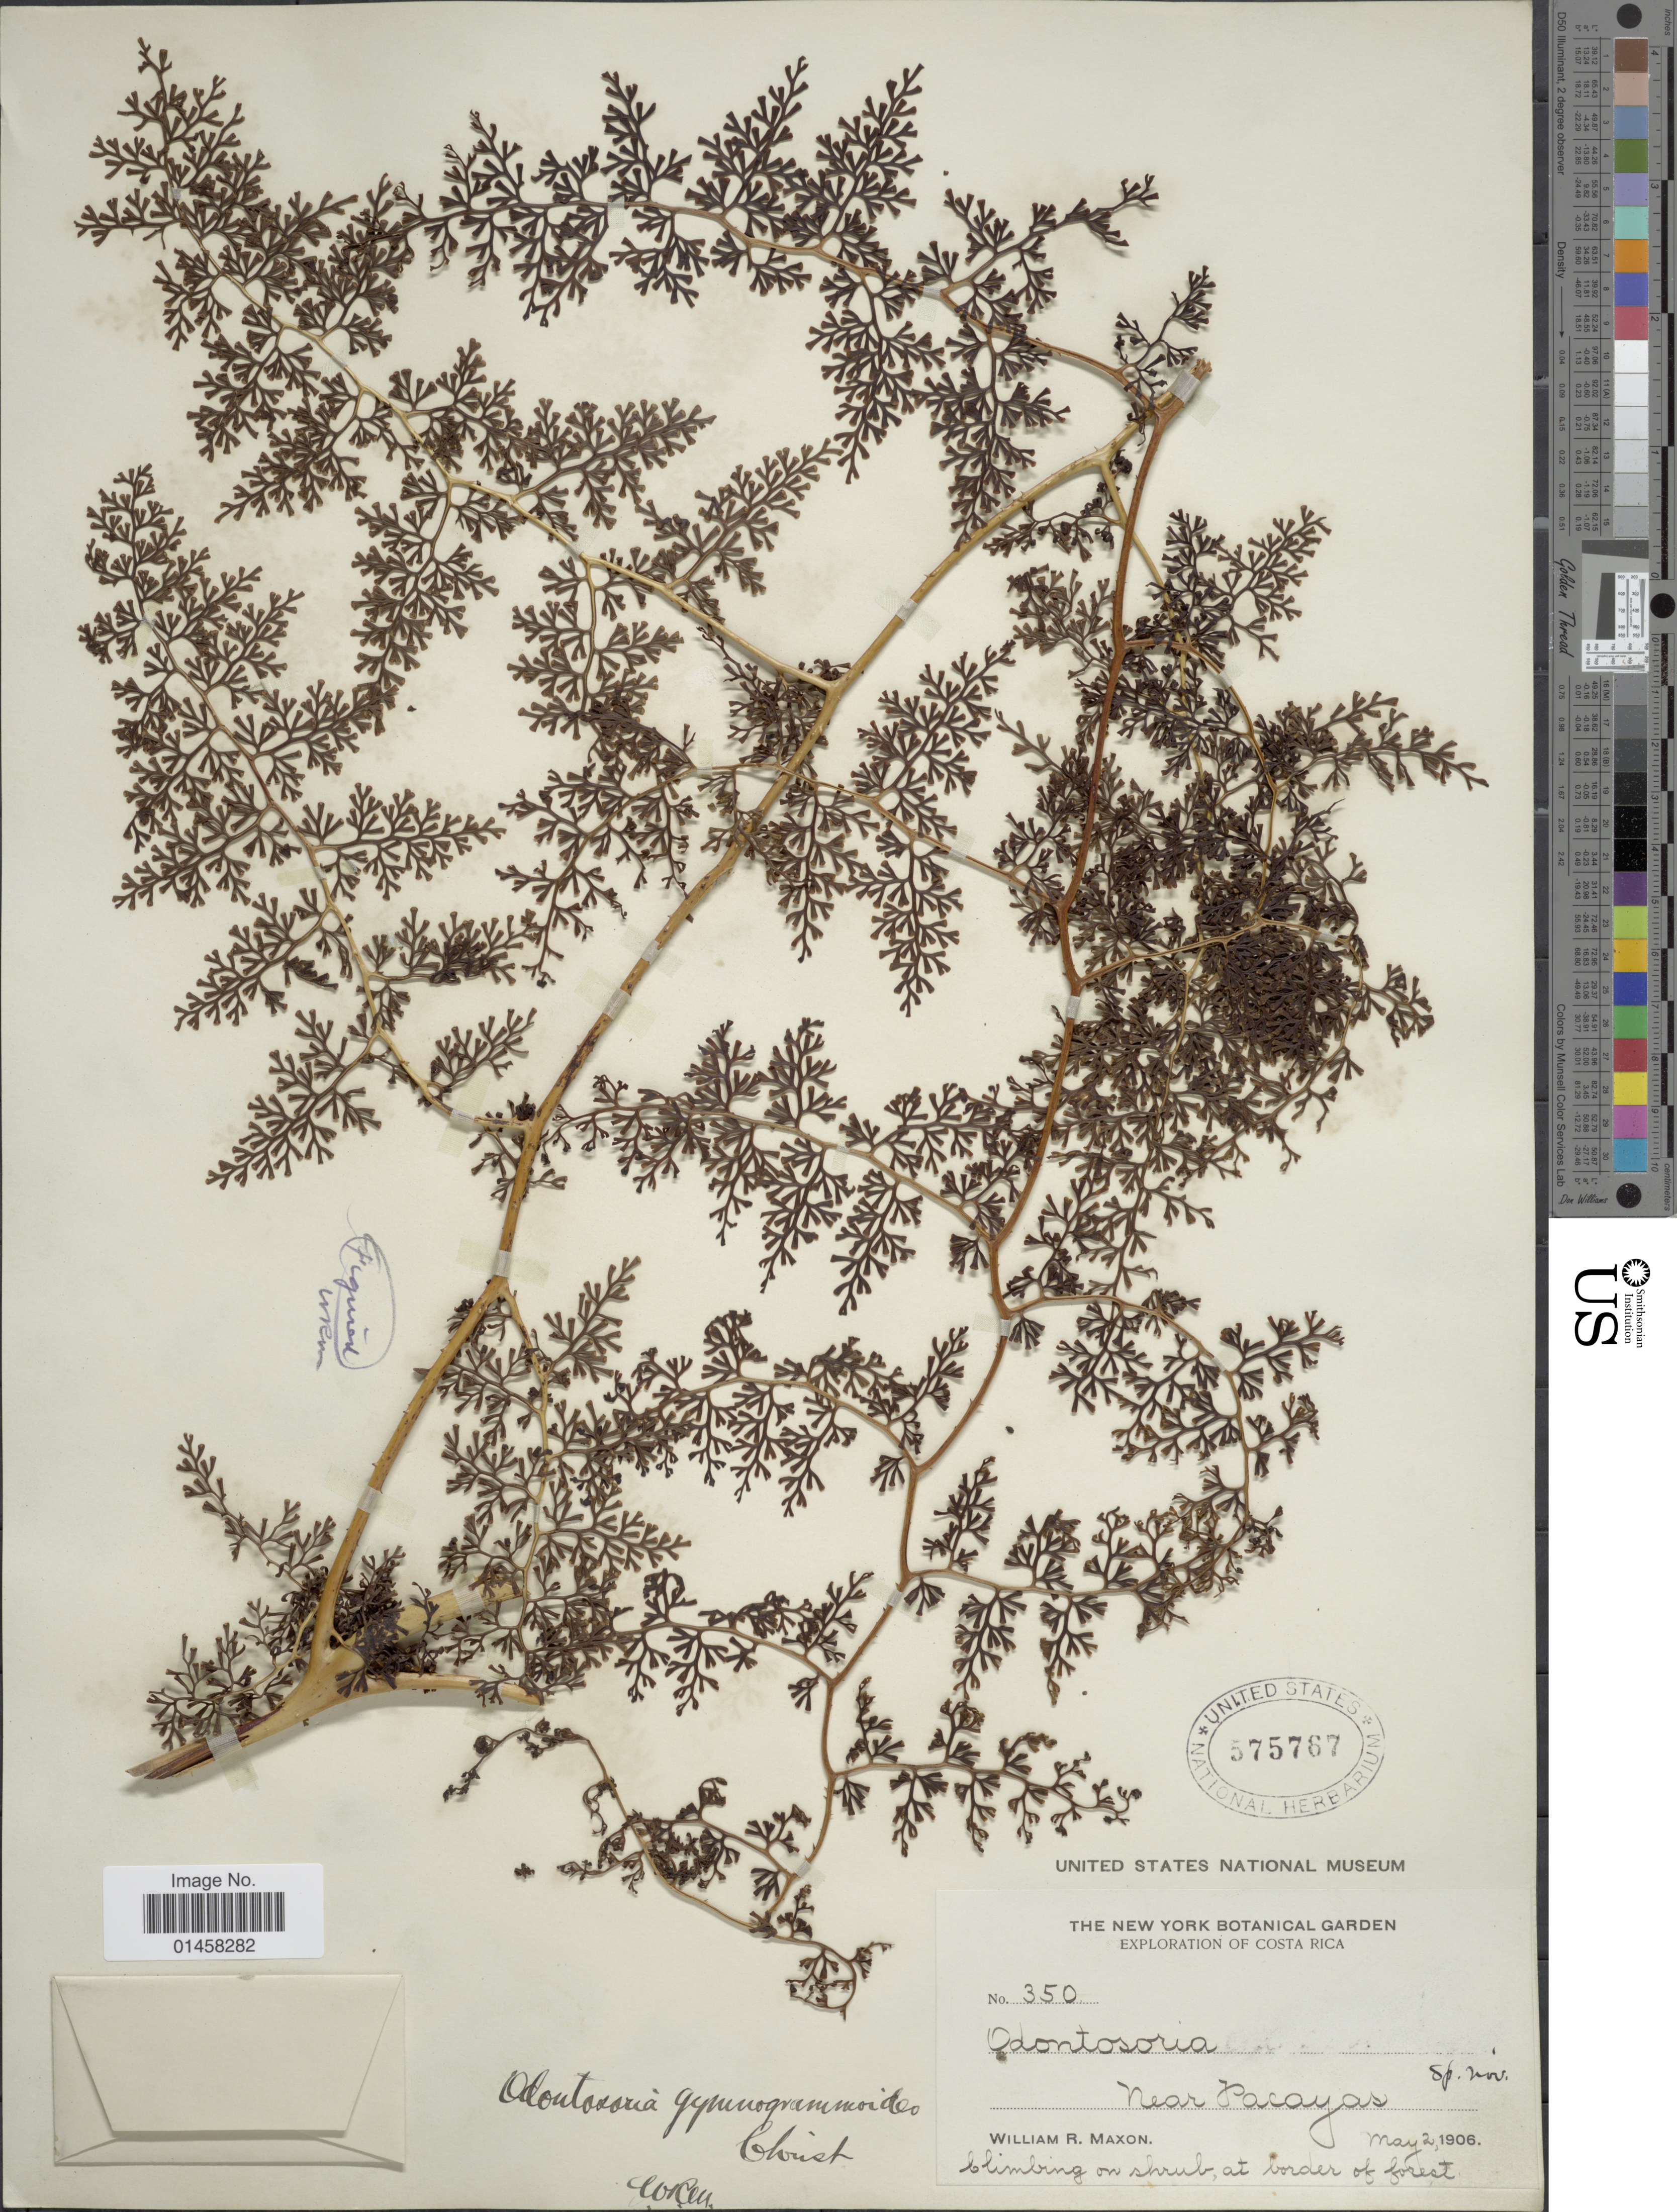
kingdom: Plantae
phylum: Tracheophyta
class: Polypodiopsida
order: Polypodiales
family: Lindsaeaceae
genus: Odontosoria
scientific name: Odontosoria gymnogrammoides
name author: Christ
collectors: W. R. Maxon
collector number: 350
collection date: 1906-05-02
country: Costa Rica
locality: Near Pacayas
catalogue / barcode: US 575767